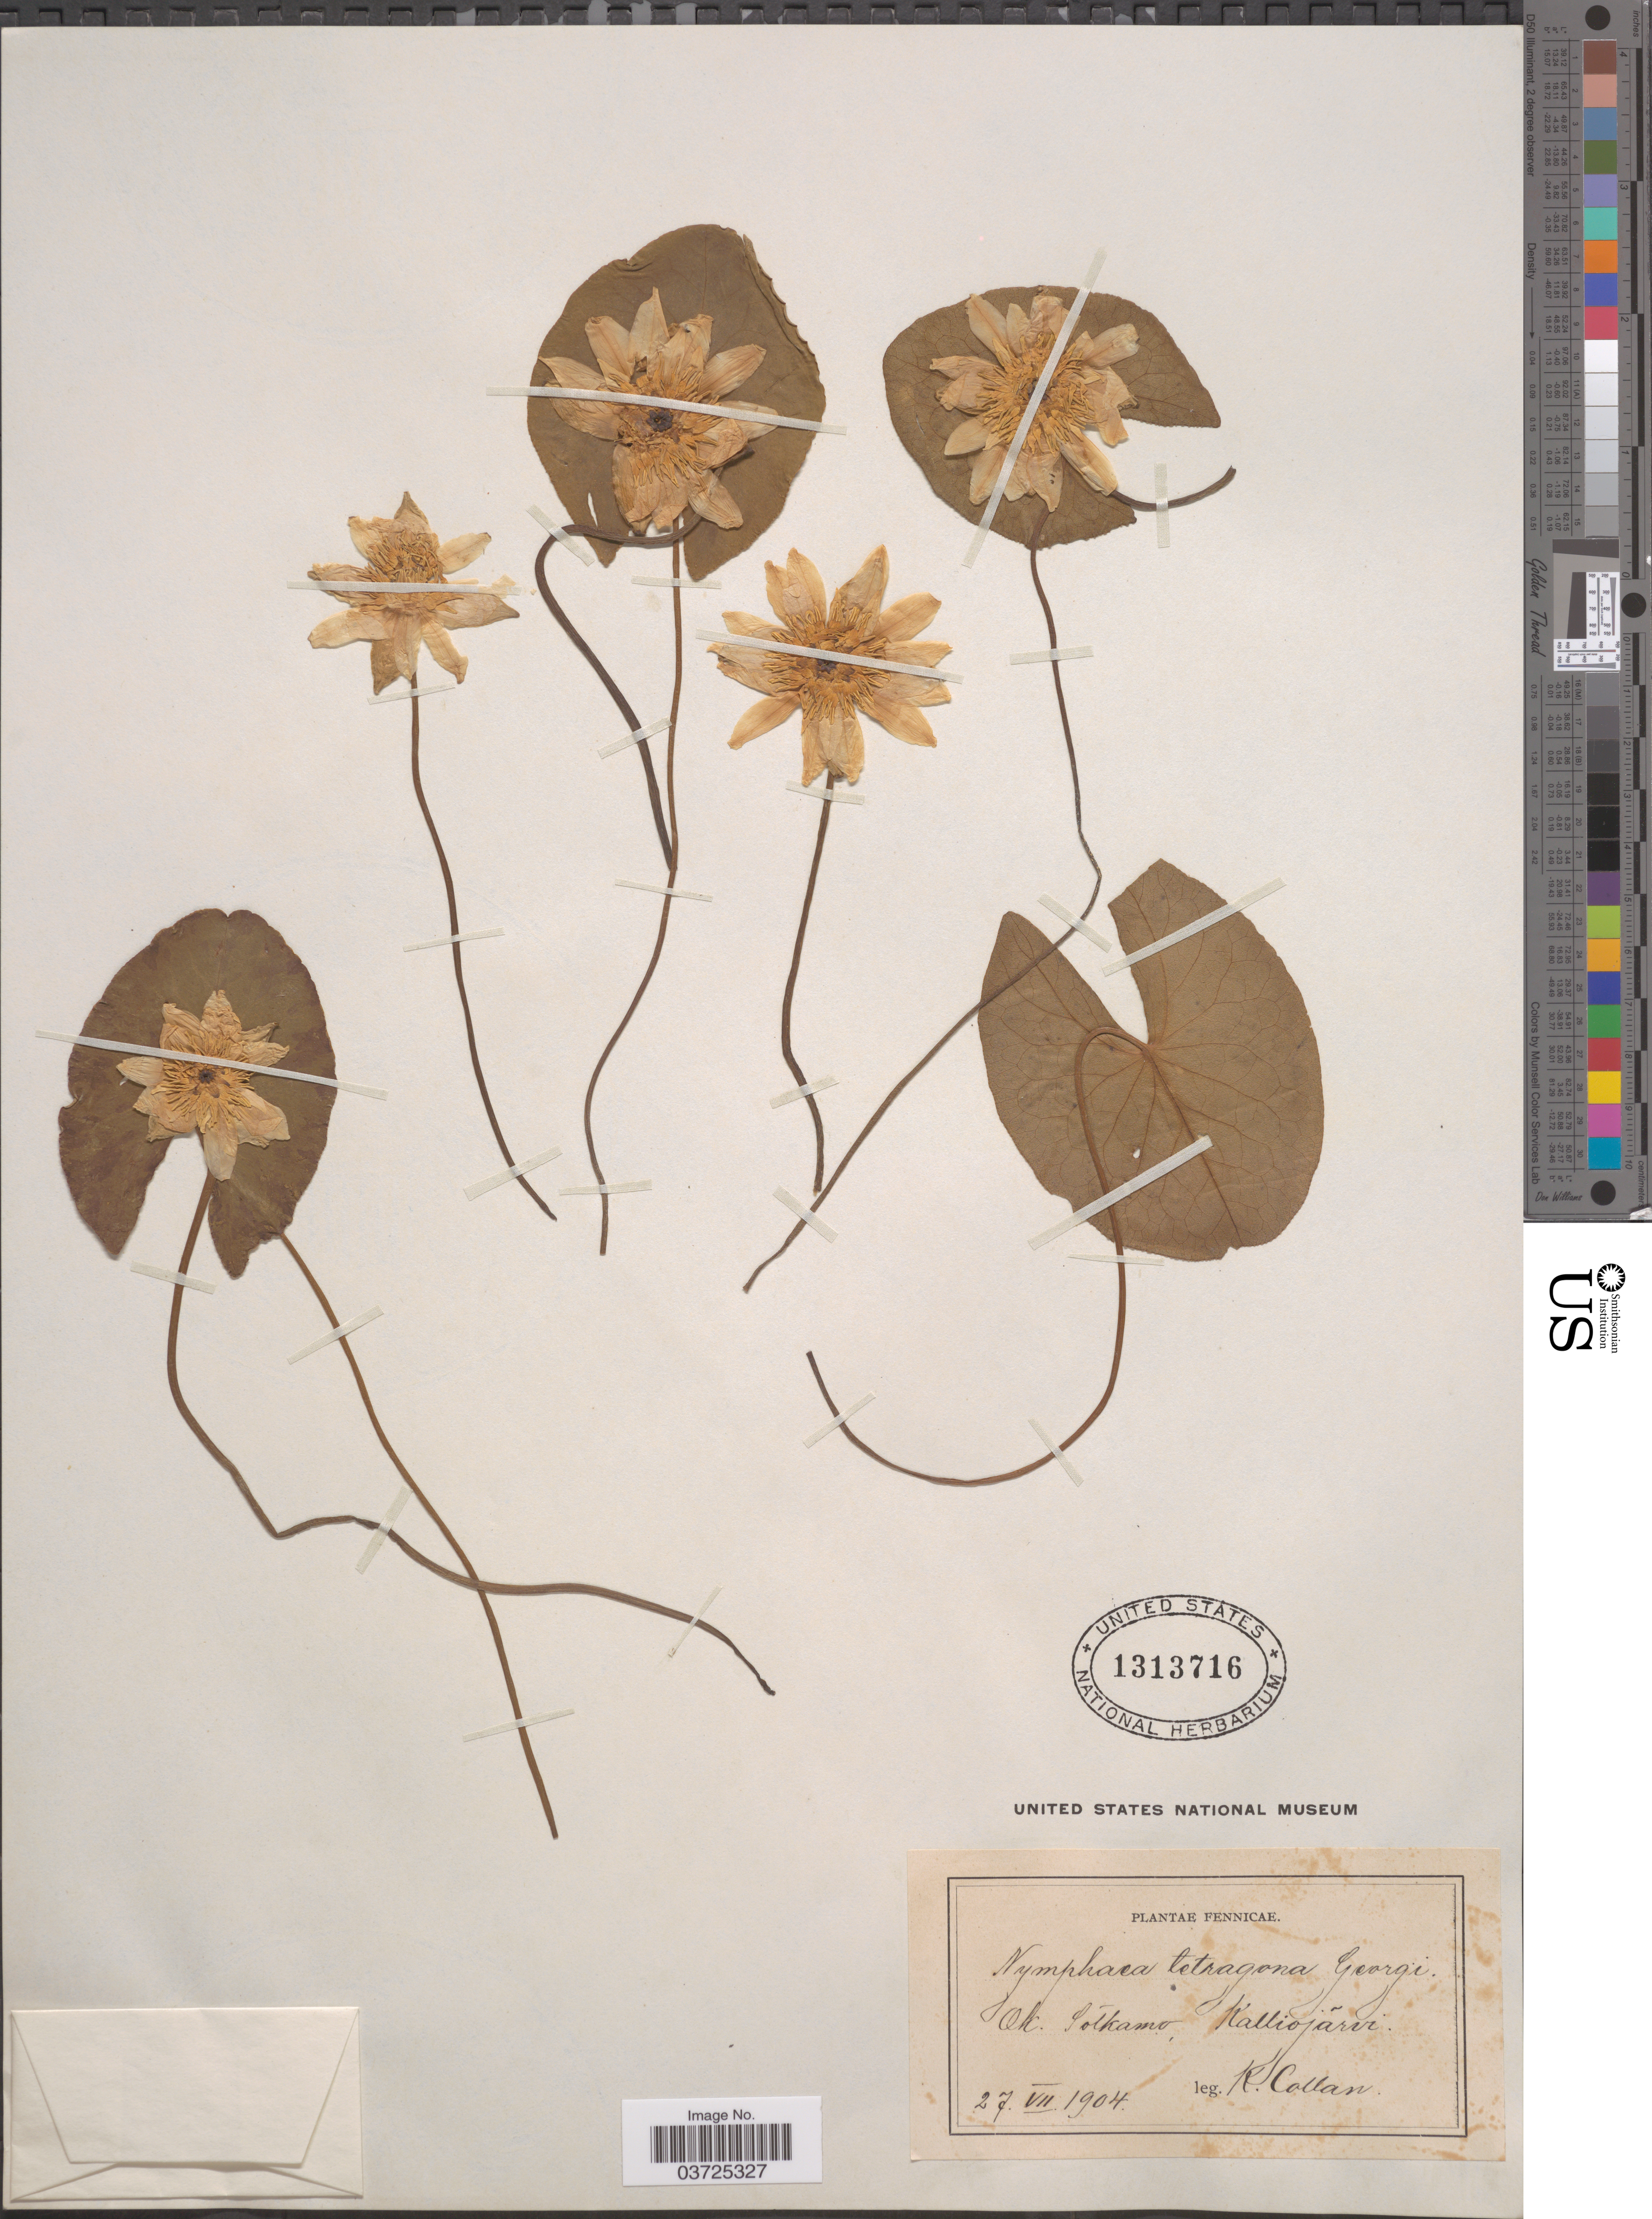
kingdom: Plantae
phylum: Tracheophyta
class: Magnoliopsida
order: Nymphaeales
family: Nymphaeaceae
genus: Nymphaea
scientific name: Nymphaea tetragona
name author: Georgi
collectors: K. Collan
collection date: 1904-07-27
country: Finland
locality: Ok. Sólkamo, Kalliojãrvi.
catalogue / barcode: US 1313716